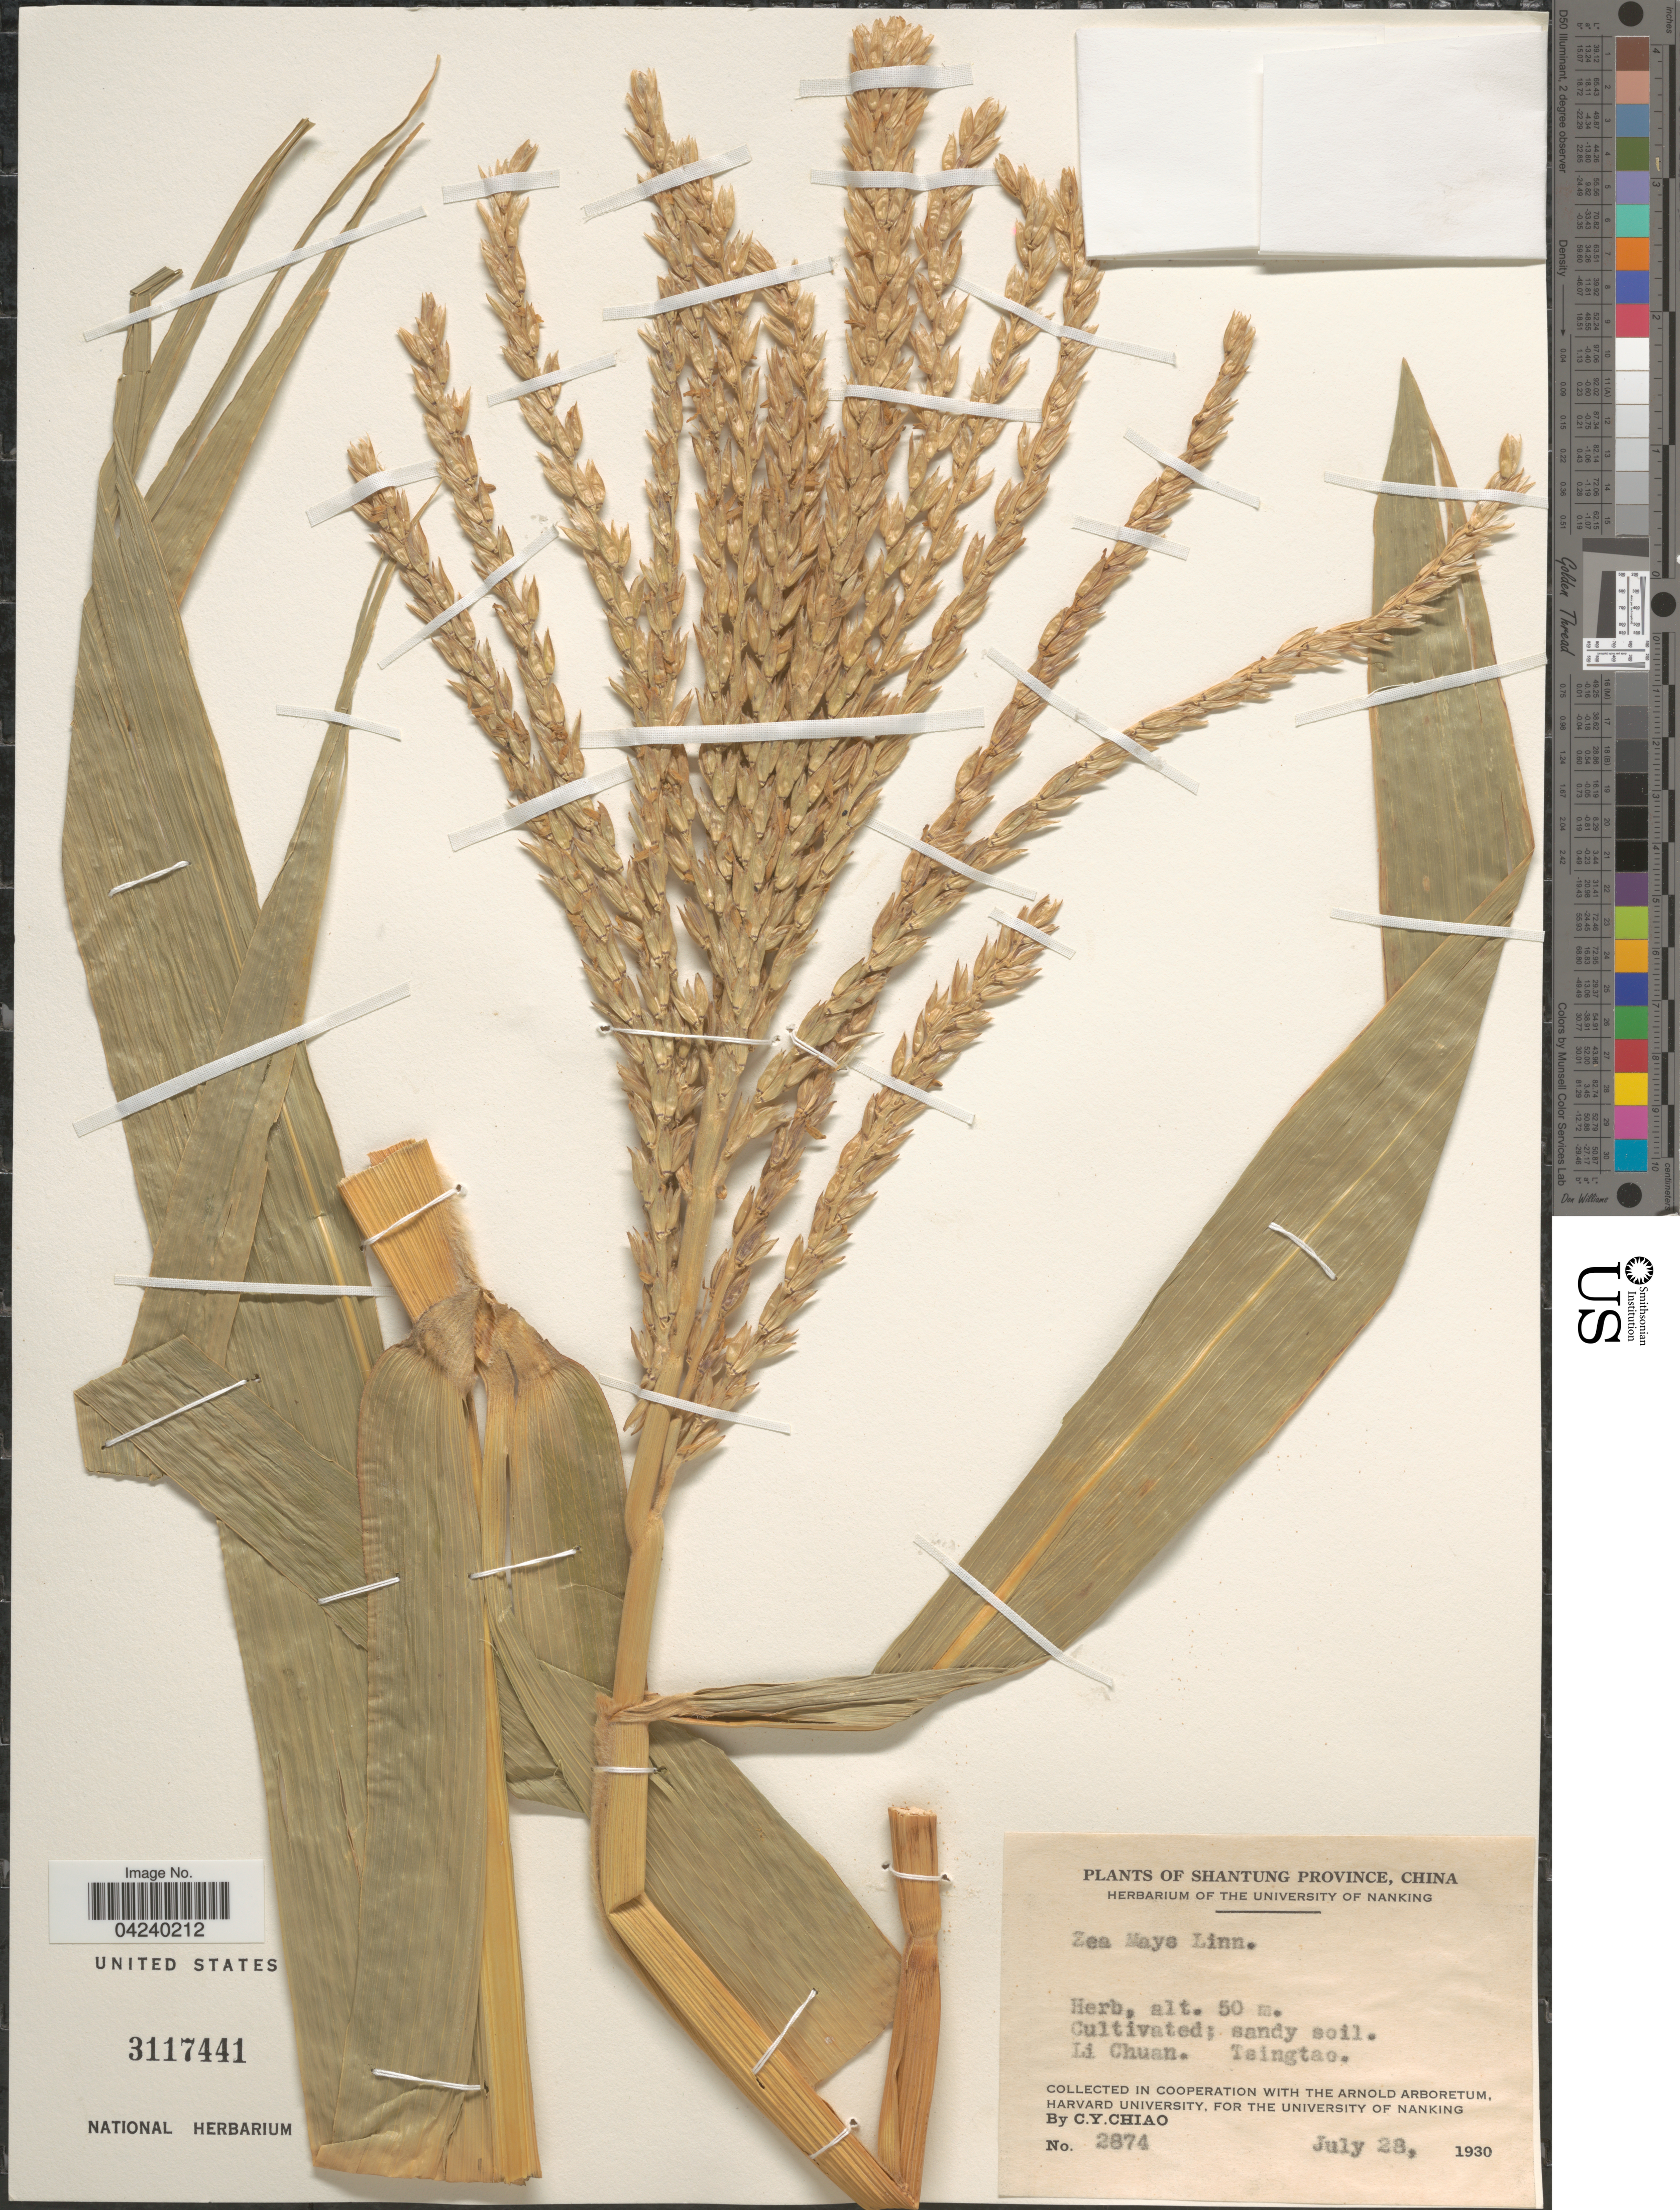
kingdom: Plantae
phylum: Tracheophyta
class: Liliopsida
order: Poales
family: Poaceae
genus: Zea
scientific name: Zea mays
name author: L.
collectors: C. Y. Chiao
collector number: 2874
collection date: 1930-07-28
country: China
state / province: Shandong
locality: Shantung Province. Li Chuan. Tsingtao.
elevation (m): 50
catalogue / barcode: US 3117441